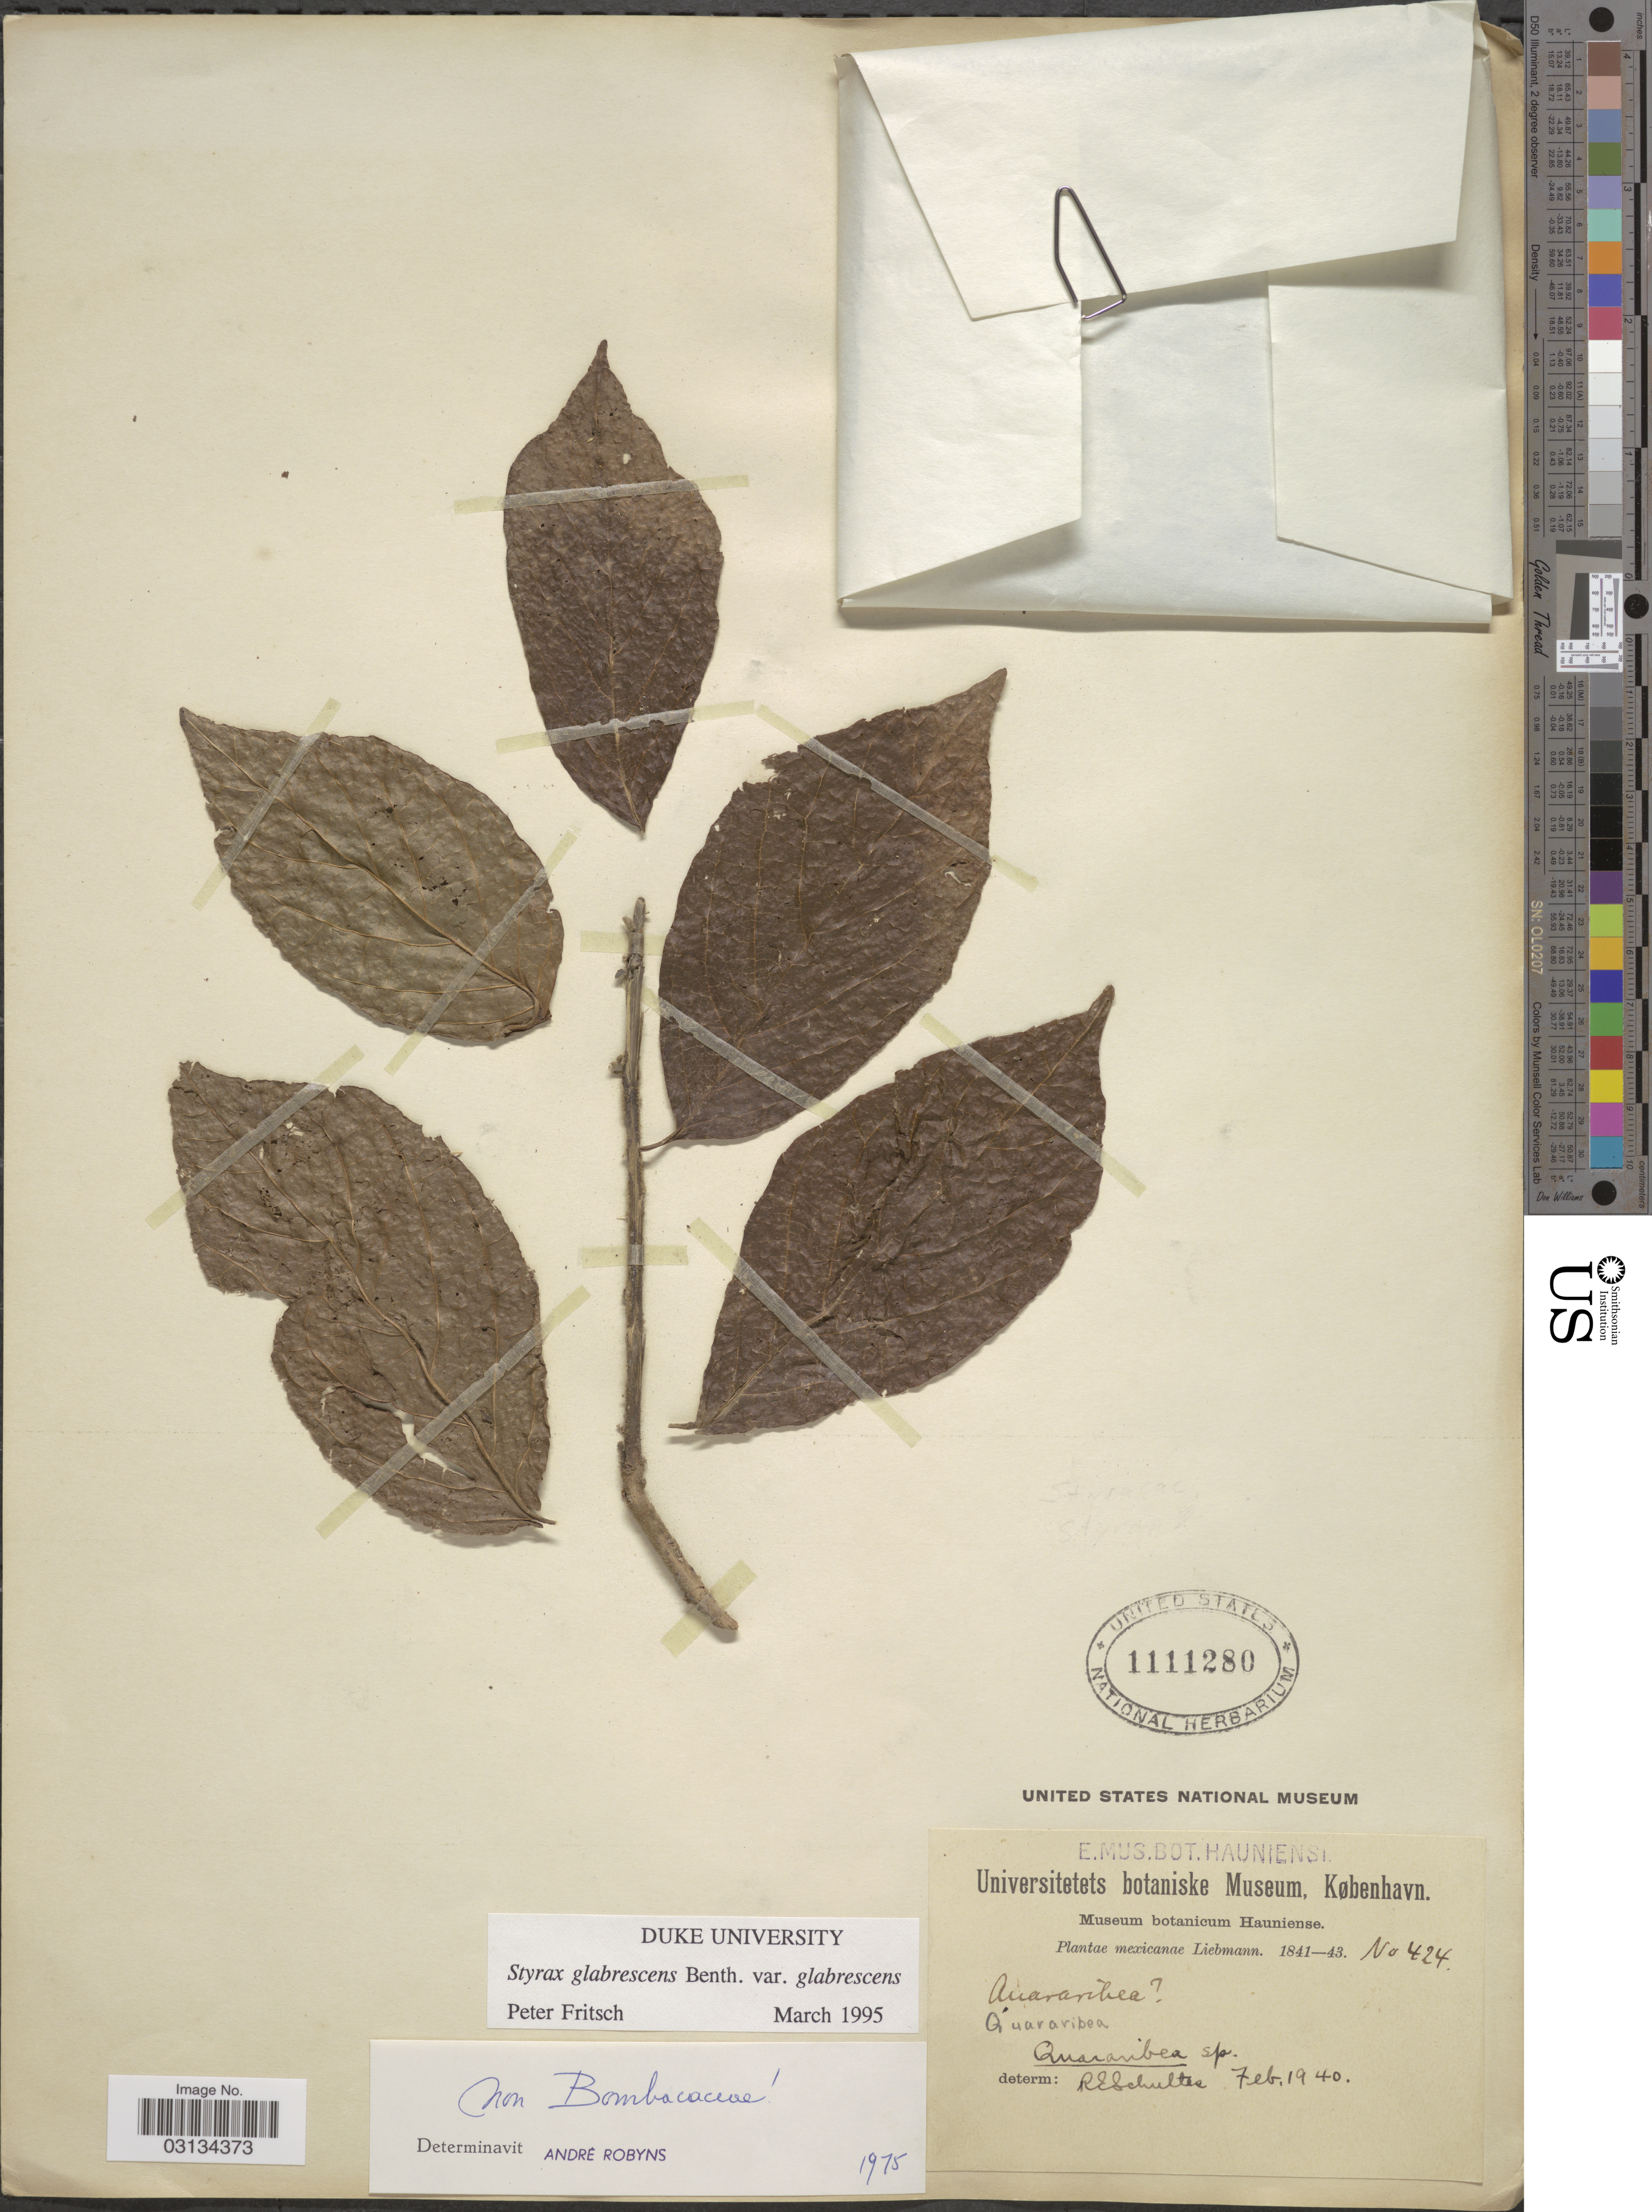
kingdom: Plantae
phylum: Tracheophyta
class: Magnoliopsida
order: Ericales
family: Styracaceae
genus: Styrax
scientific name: Styrax glabrescens Benth. var. glabrescens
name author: Benth.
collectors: Liebmann, --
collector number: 424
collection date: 1841/1843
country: Mexico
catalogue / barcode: US 1111280